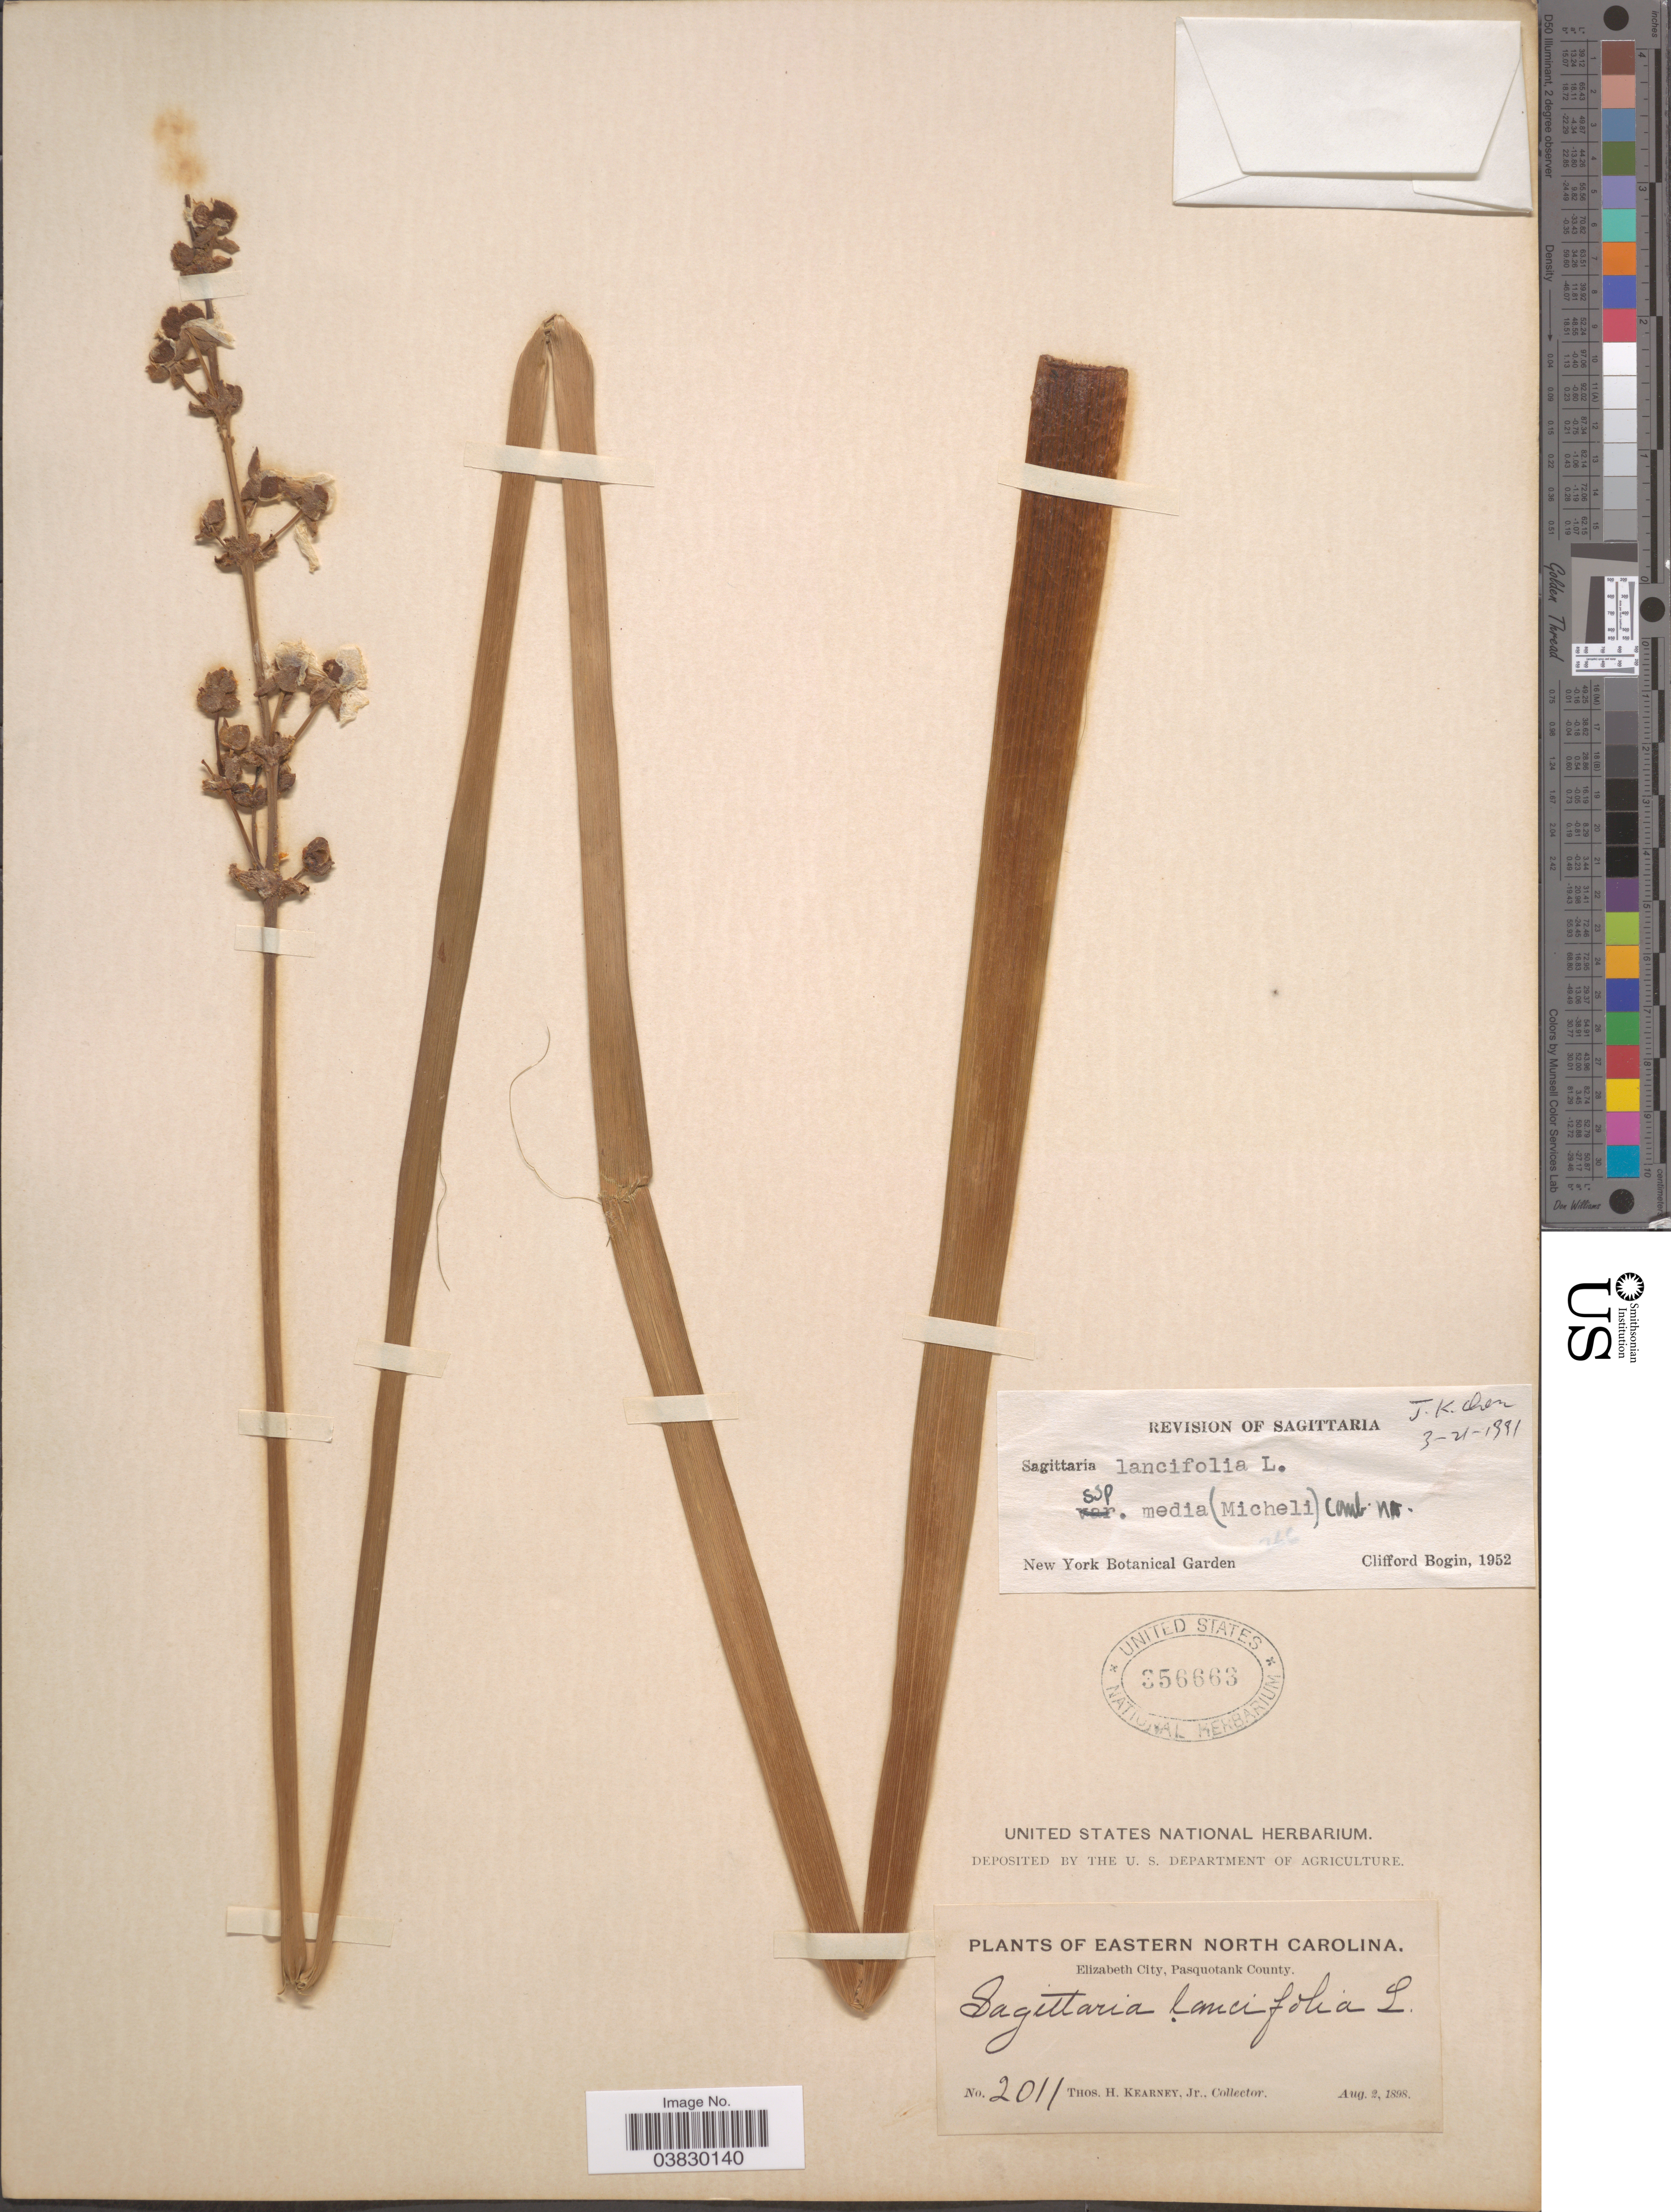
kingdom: Plantae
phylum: Tracheophyta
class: Liliopsida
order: Alismatales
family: Alismataceae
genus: Sagittaria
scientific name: Sagittaria lancifolia subsp. media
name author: (Micheli) Bogin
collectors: T. H. Kearney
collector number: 2011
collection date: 1898-08-02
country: United States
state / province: North Carolina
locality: Eastern North Carolina. Elizabeth City, Pasquotank County.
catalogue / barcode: US 356663